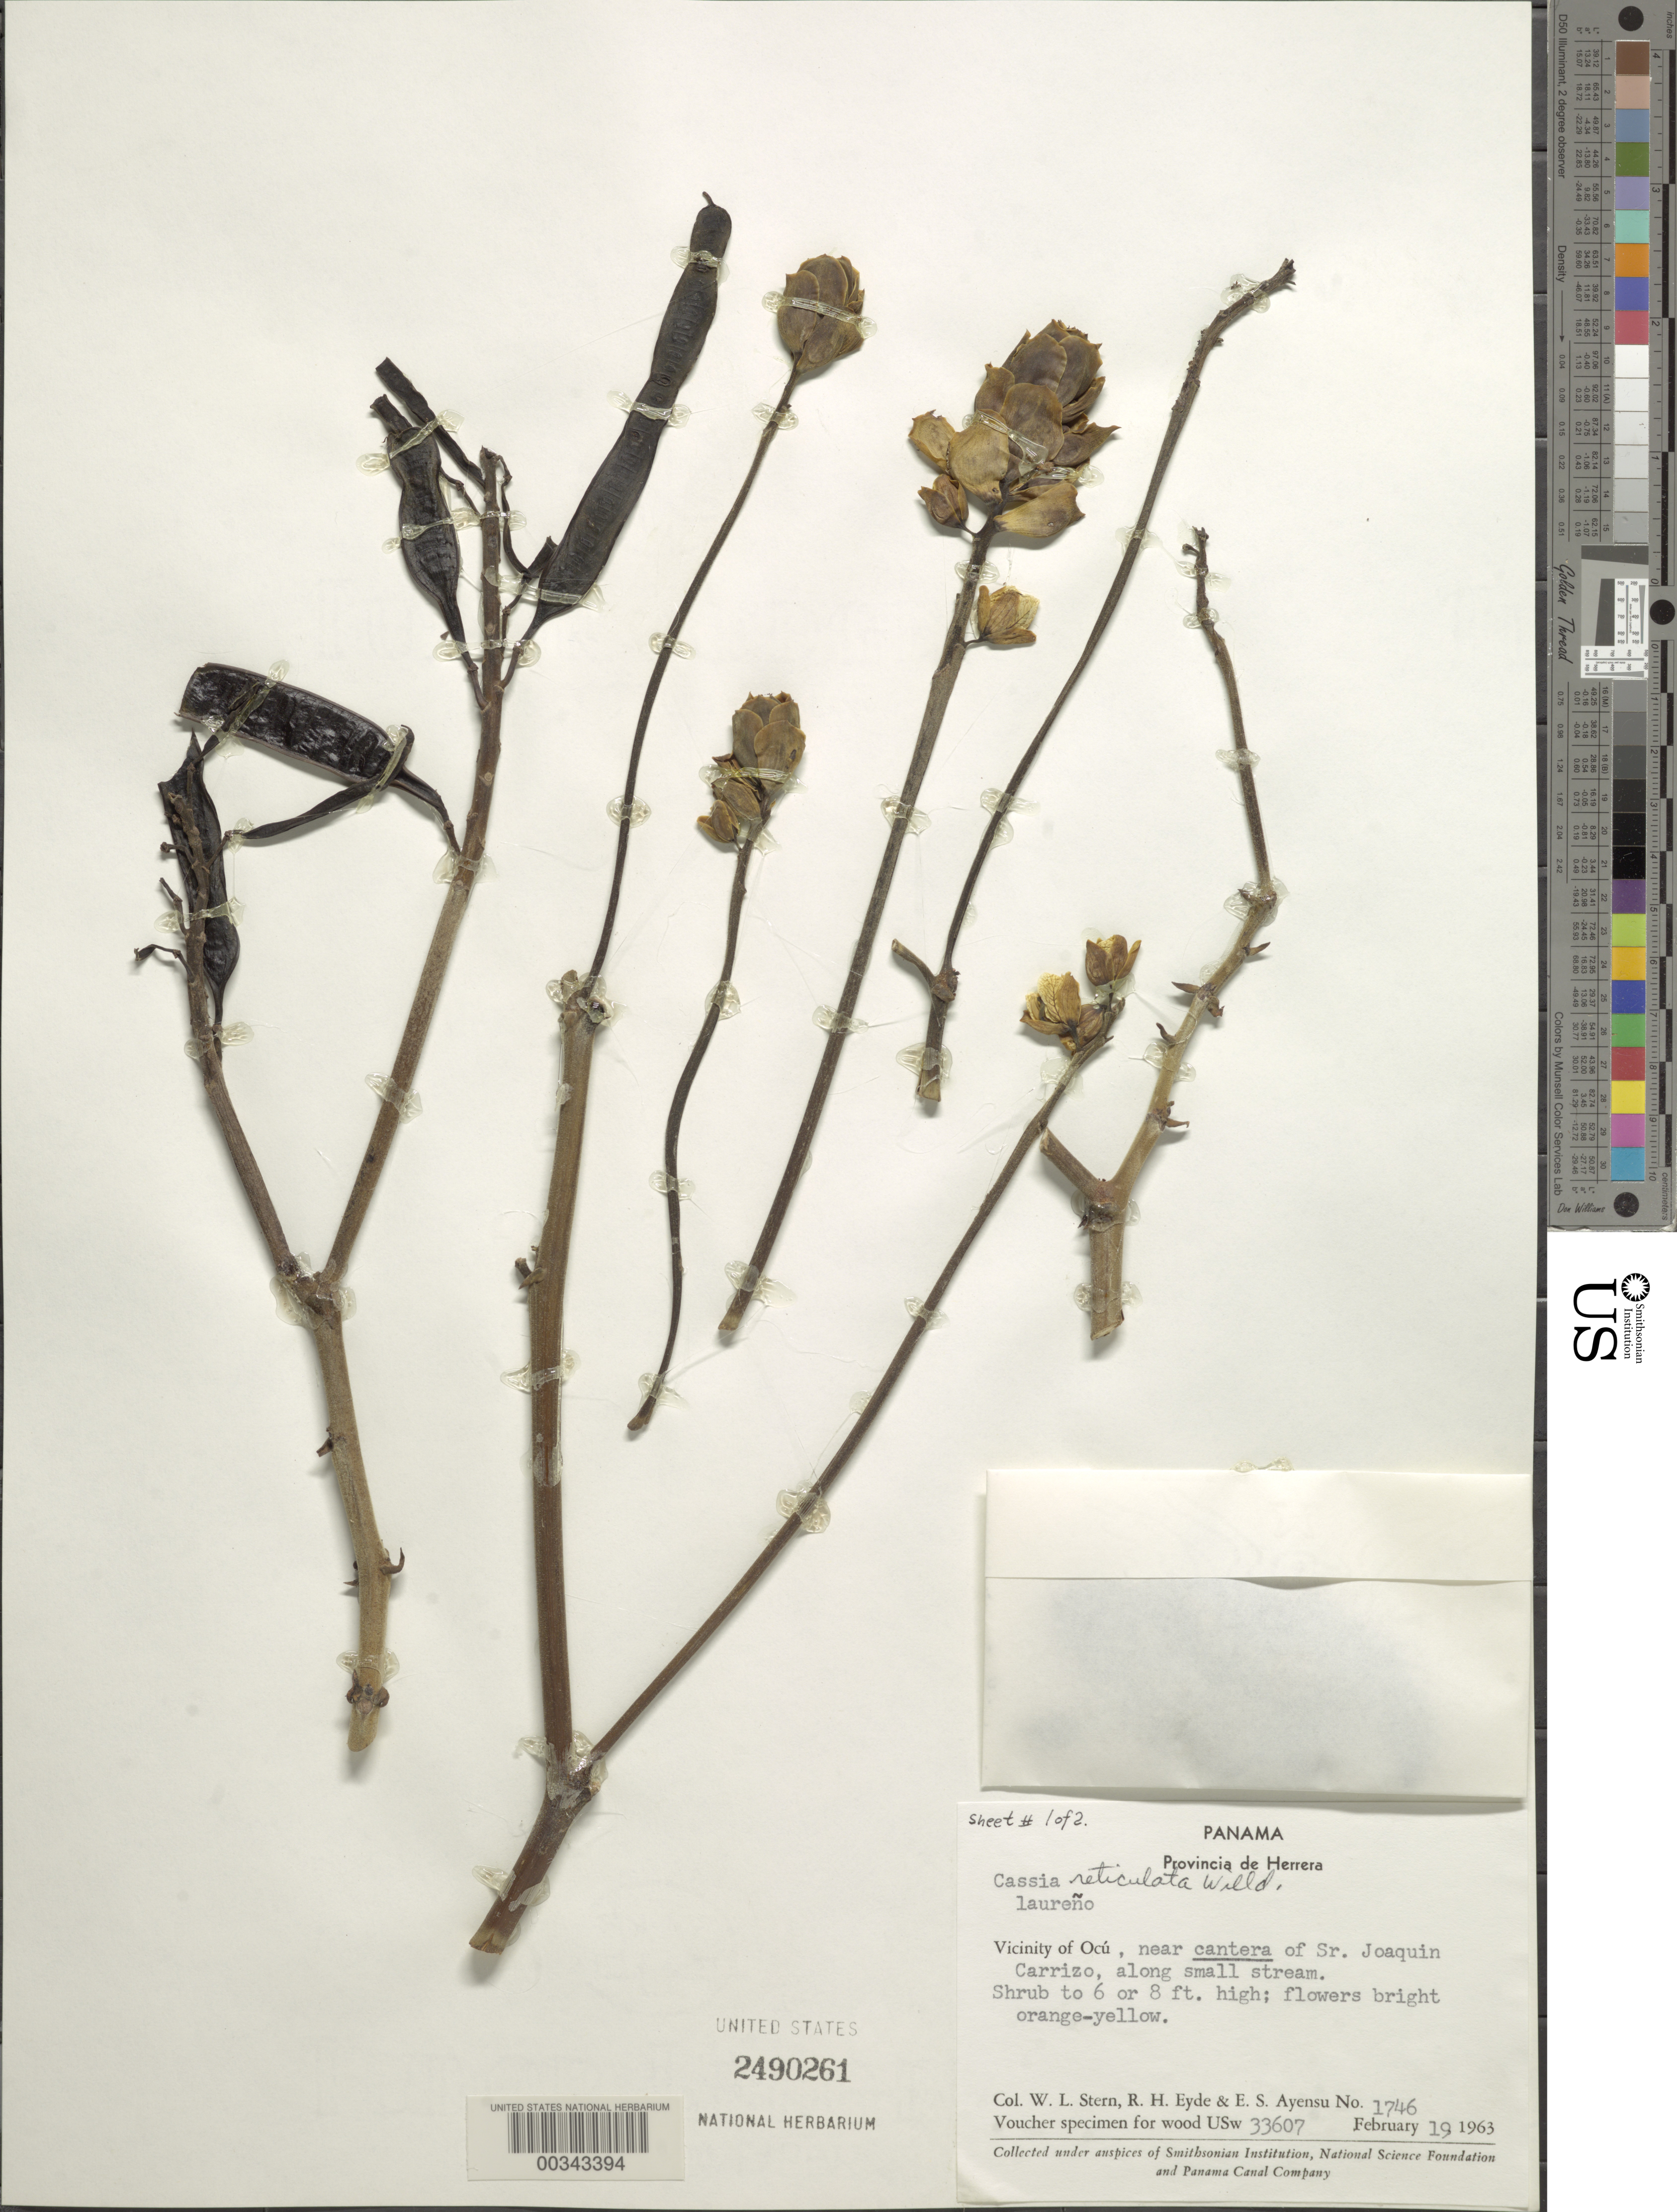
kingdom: Plantae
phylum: Tracheophyta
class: Magnoliopsida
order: Fabales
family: Fabaceae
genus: Senna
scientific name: Senna reticulata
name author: (Willd.) H.S. Irwin & Barneby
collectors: W. L. Stern, R. H. Eyde & E. S. Ayensu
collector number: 1746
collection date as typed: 19 Feb 1963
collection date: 1963-02-19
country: Panama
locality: Vicinity of Ocu, near Cantera of Sr. Joaquin Carrizo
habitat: Along small stream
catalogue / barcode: US 2490261